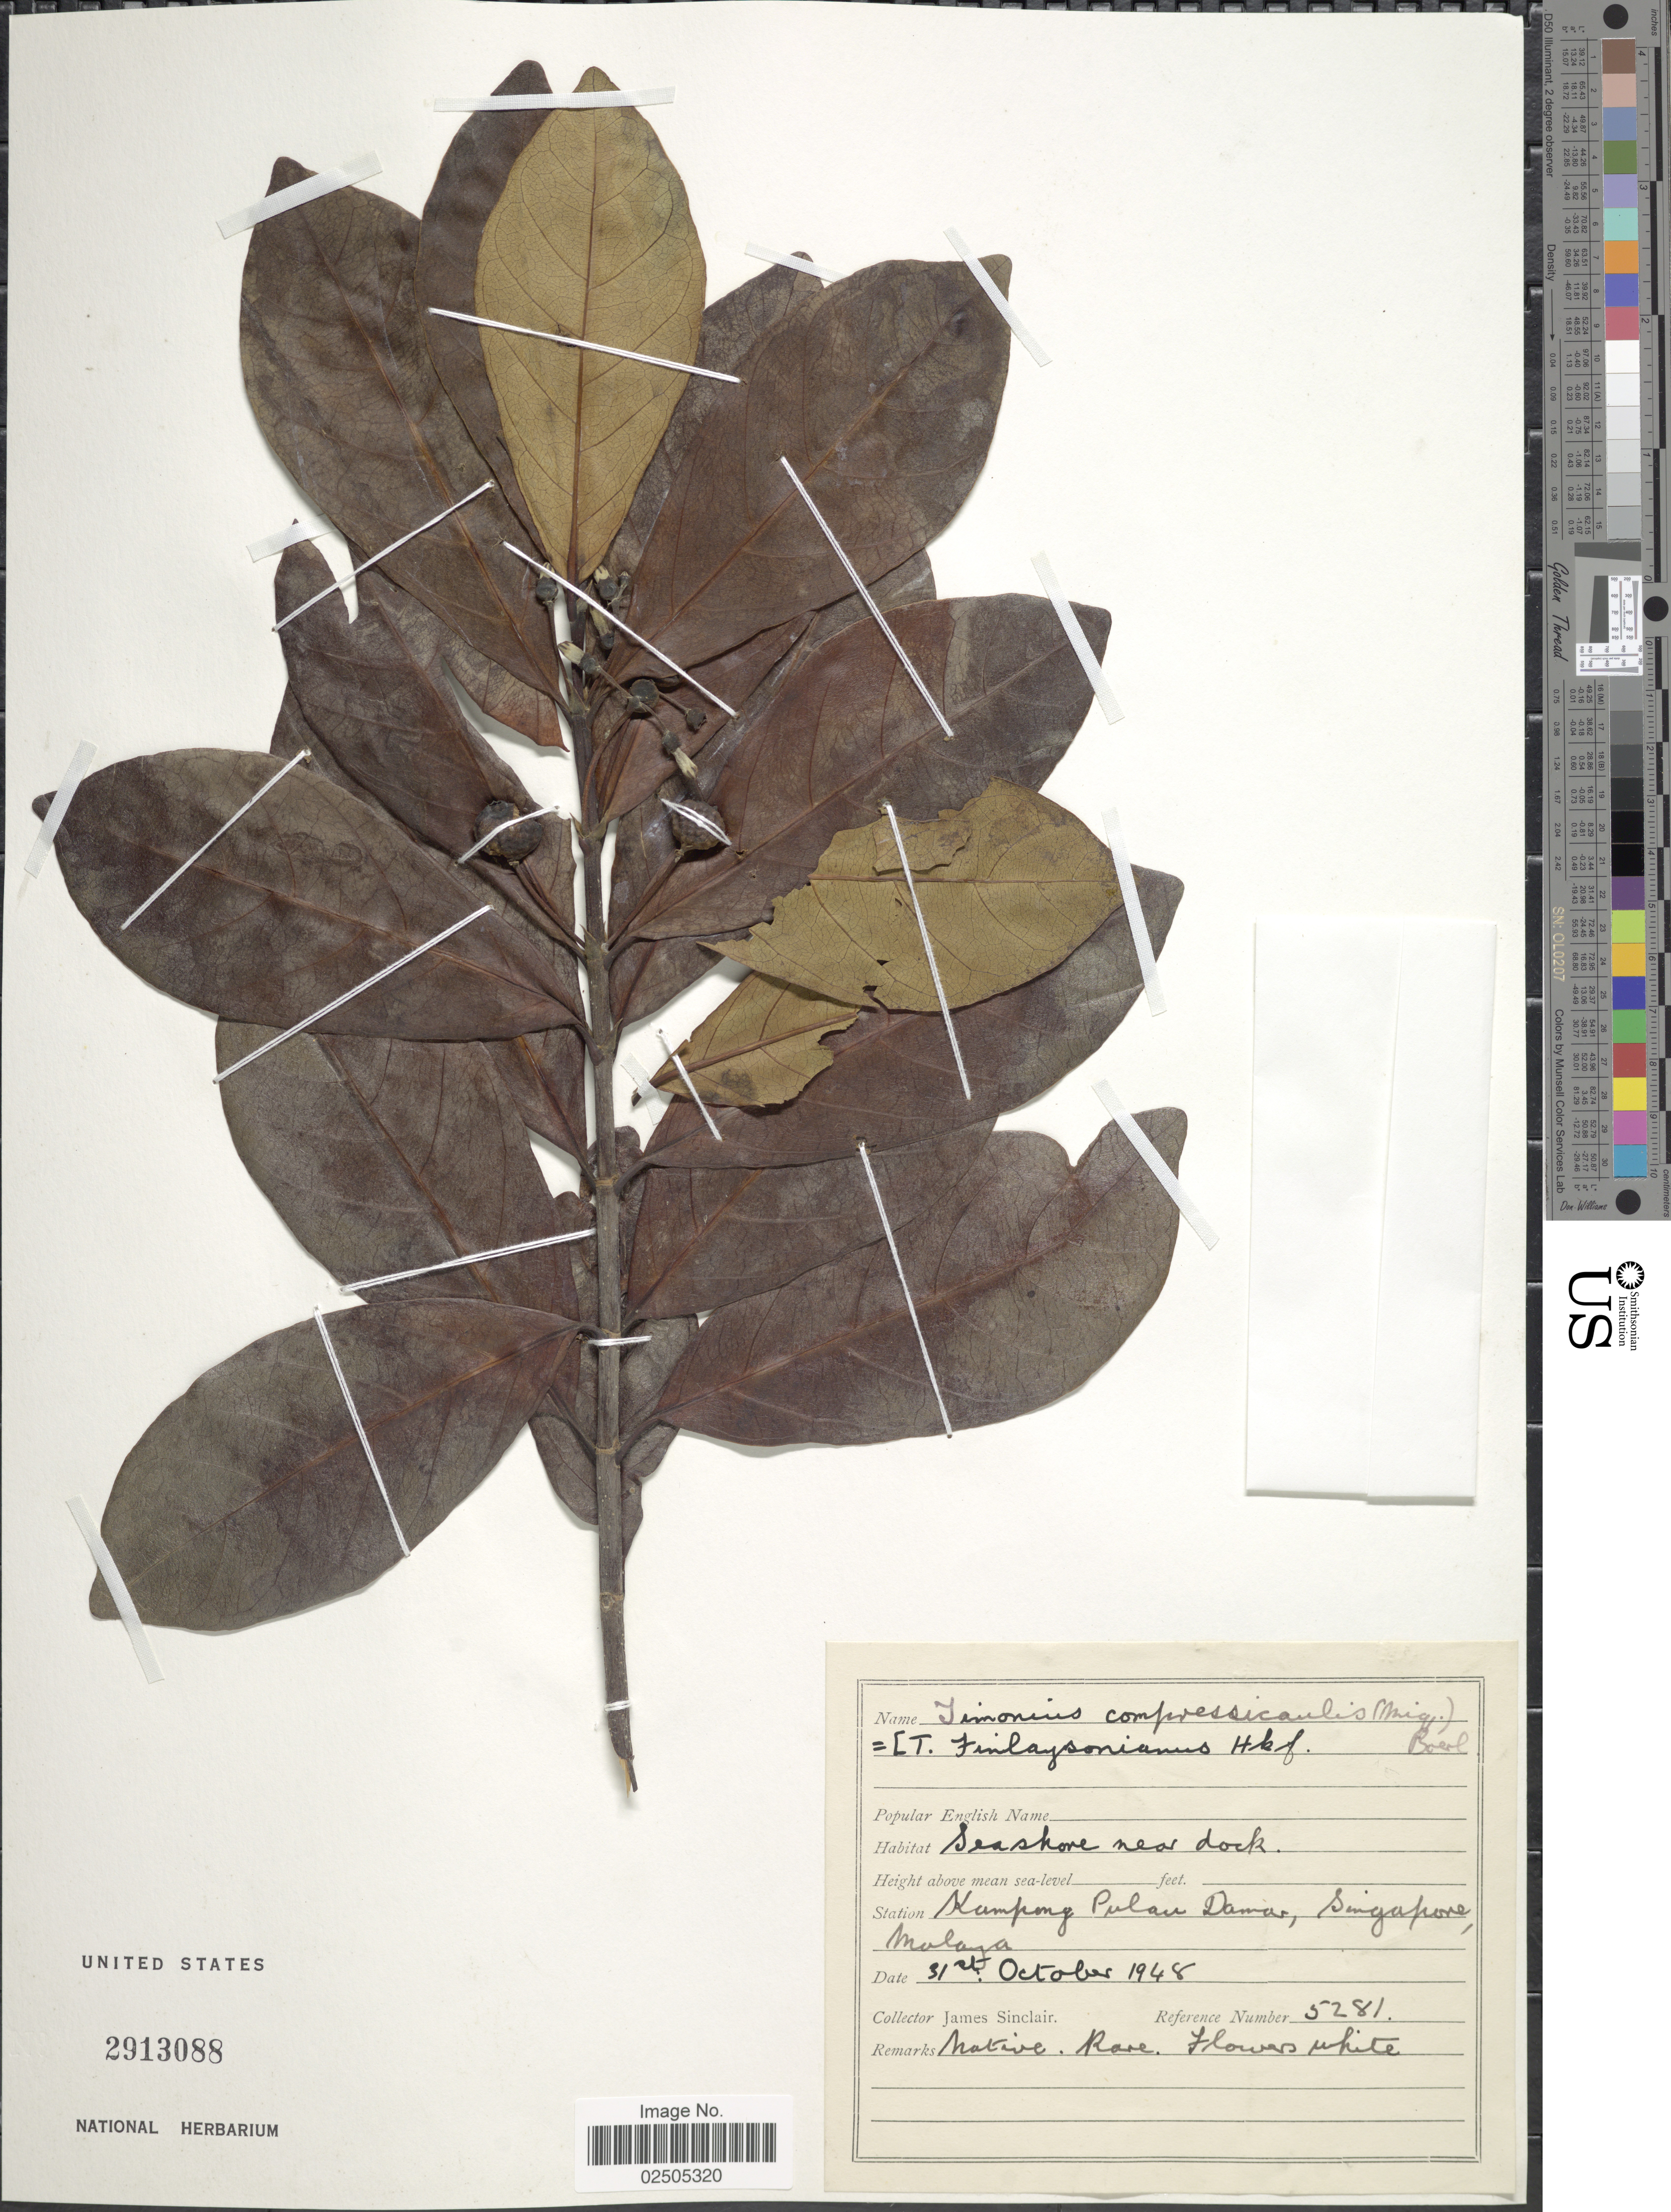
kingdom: Plantae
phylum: Tracheophyta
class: Magnoliopsida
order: Gentianales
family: Rubiaceae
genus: Timonius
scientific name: Timonius compressicaulis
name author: (Miq.) Boerl.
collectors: J. Sinclair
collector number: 5281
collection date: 1948-10-31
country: Singapore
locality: Kampong Pulau Damar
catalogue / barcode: US 2913088